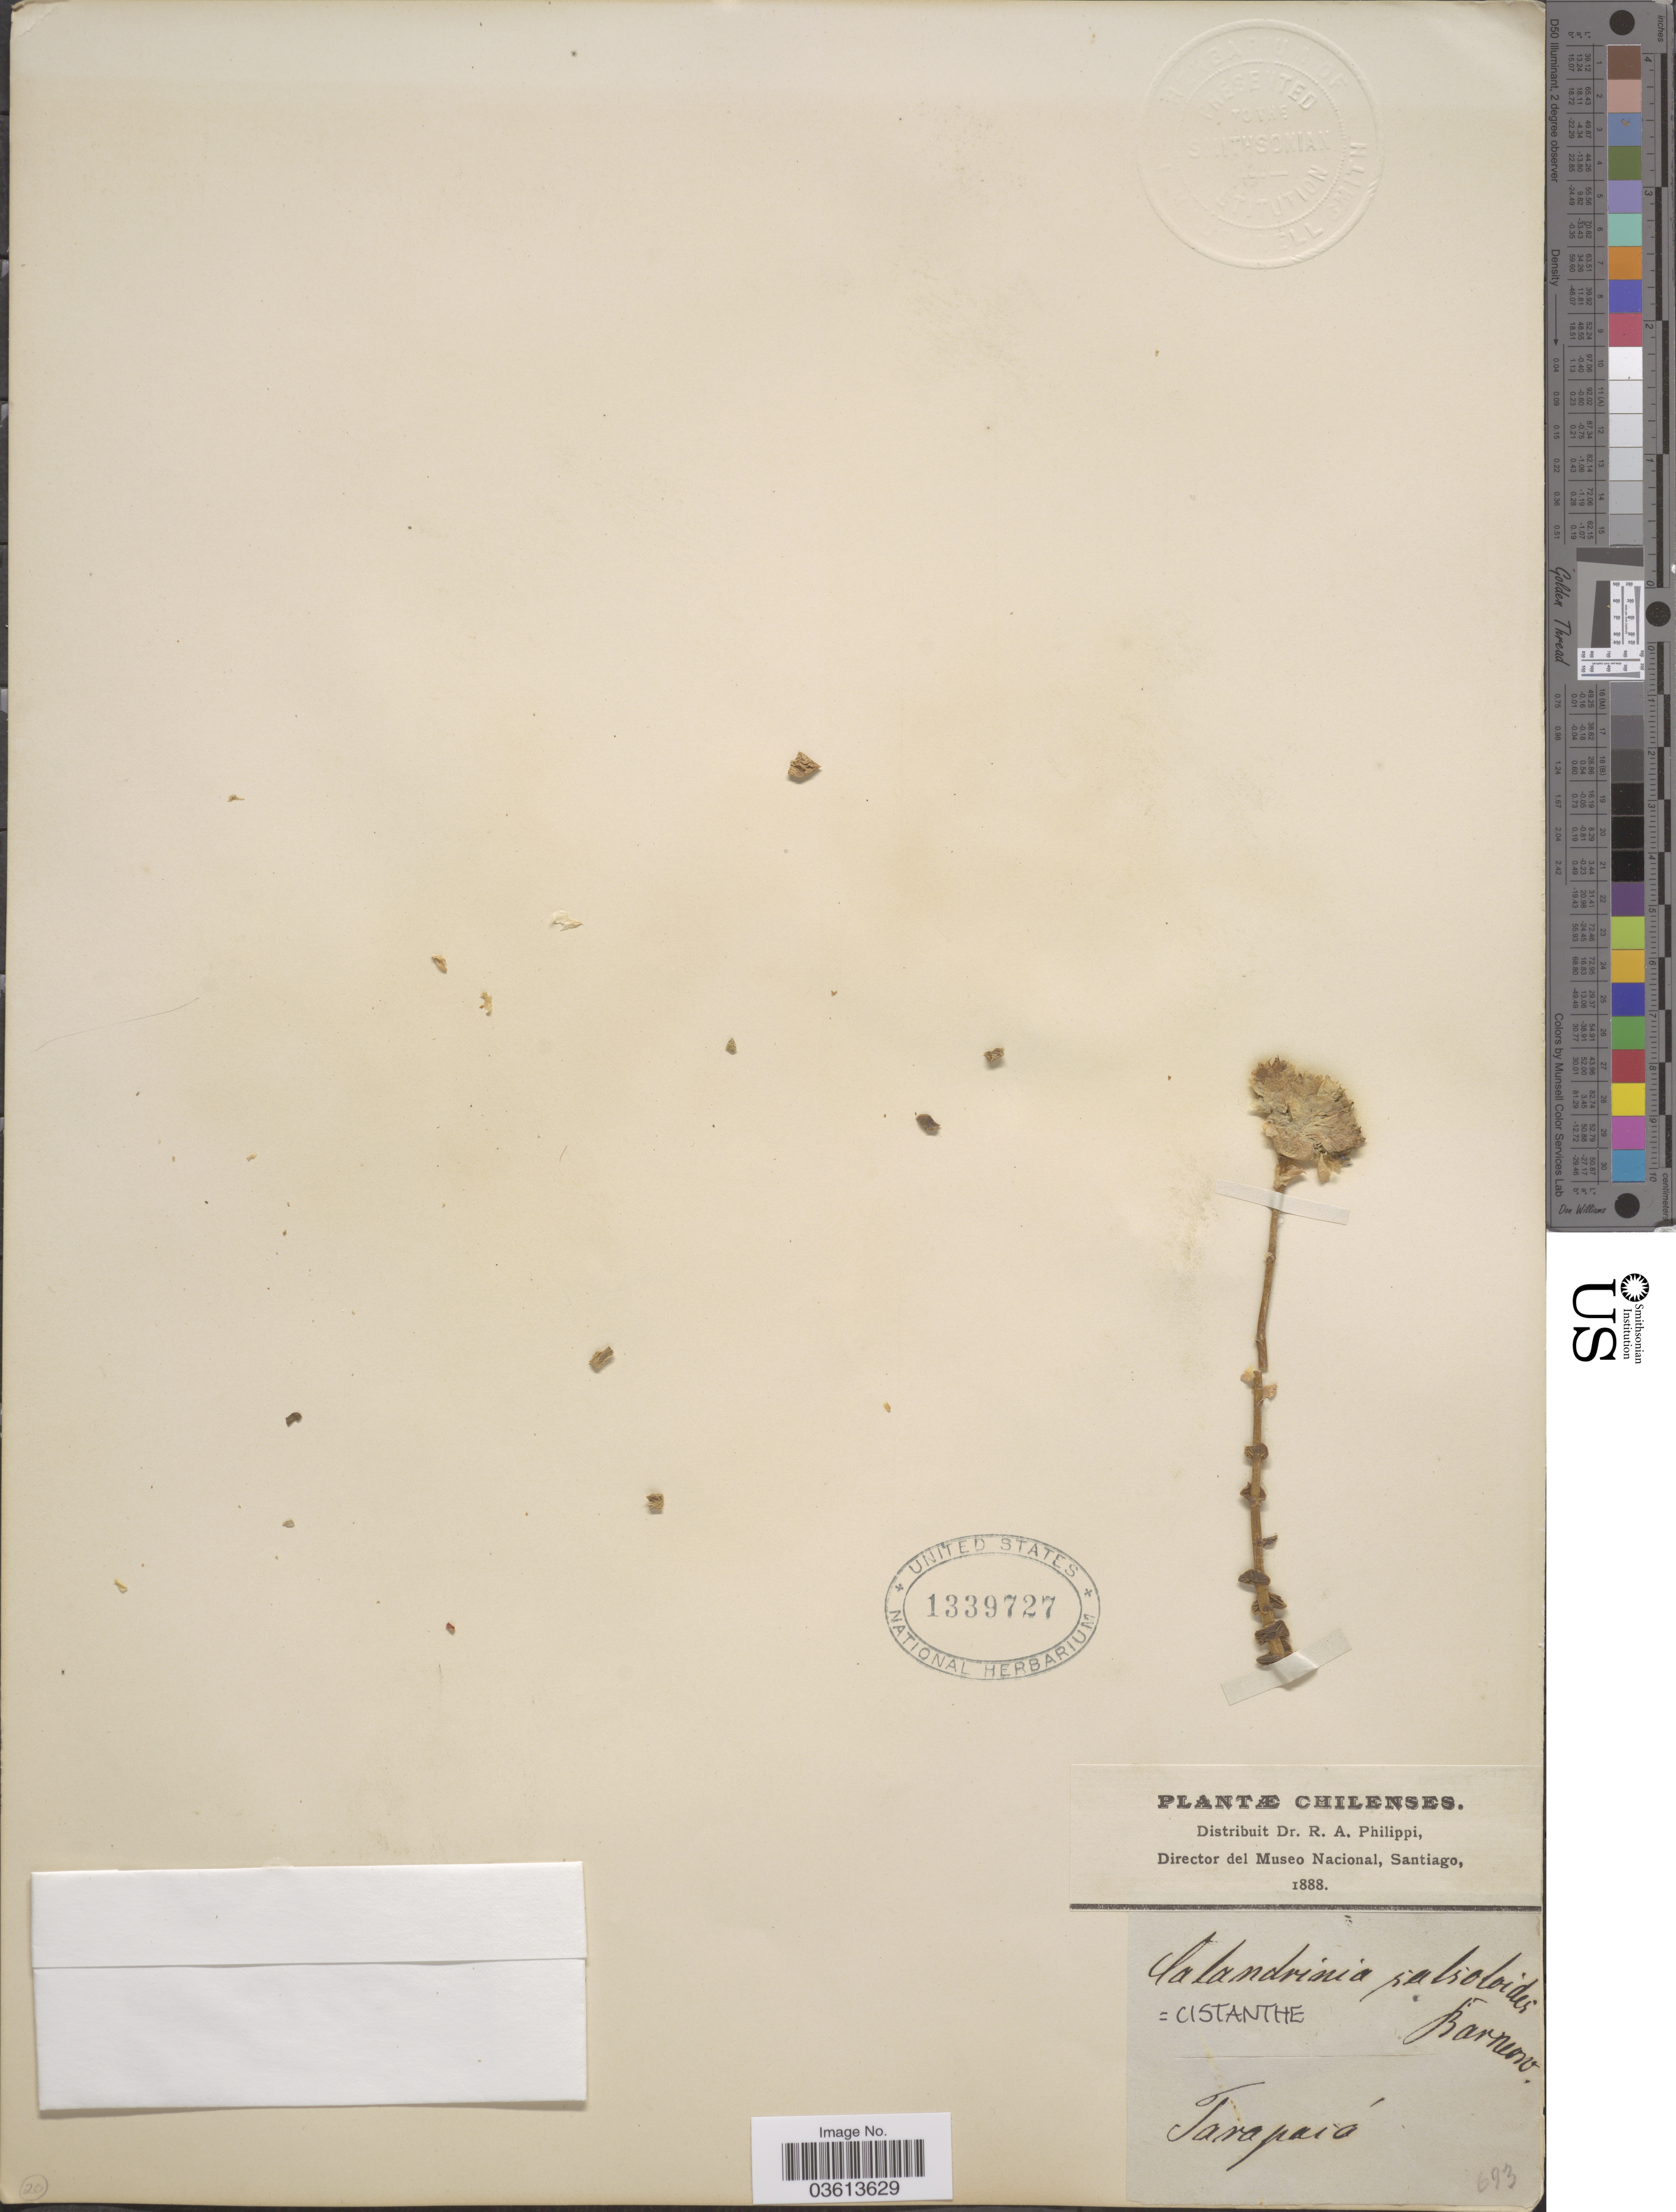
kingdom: Plantae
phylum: Tracheophyta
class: Magnoliopsida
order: Caryophyllales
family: Montiaceae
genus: Philippiamra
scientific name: Philippiamra salsoloides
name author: (Barnéoud) Hershk.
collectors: ex. herb. R.A. Philippi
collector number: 693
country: Chile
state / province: Tarapacá (I)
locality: Tarapacá.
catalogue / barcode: US 1339727